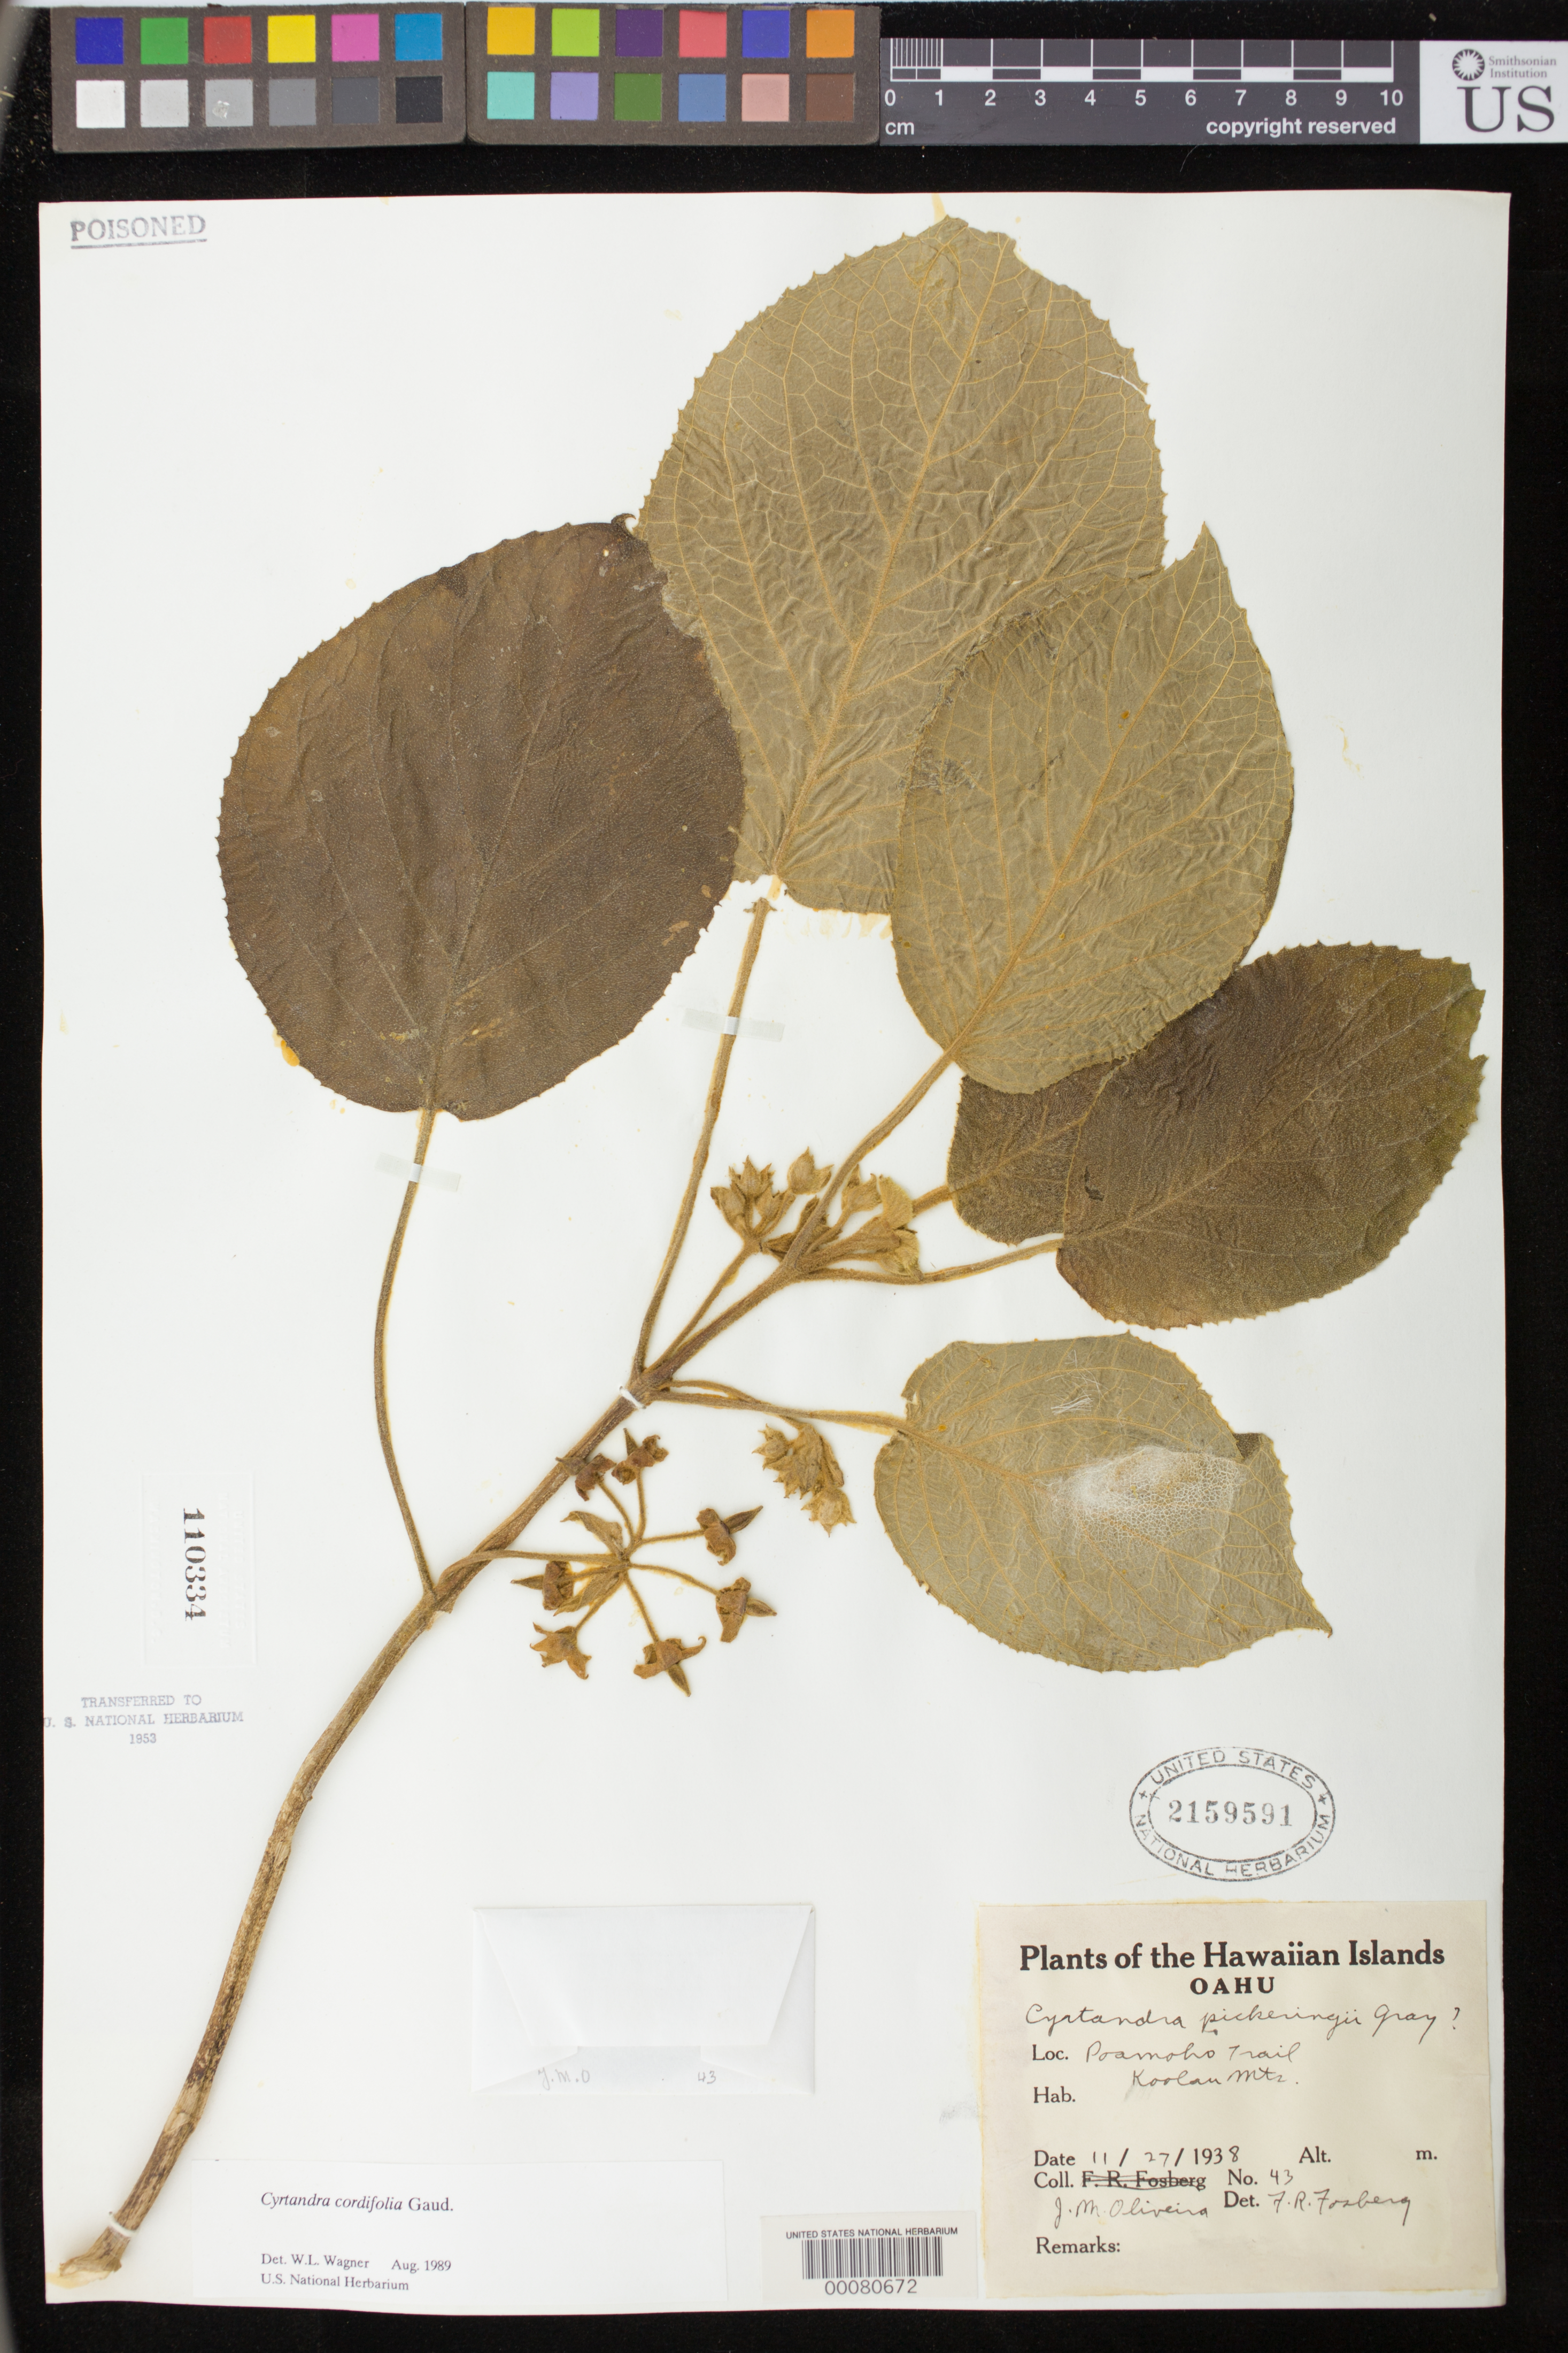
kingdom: Plantae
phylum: Tracheophyta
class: Magnoliopsida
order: Lamiales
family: Gesneriaceae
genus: Cyrtandra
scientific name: Cyrtandra cordifolia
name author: Gaudich.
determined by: Fosberg, F. R.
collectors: J. Oliveira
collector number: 43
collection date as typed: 27 Nov 1938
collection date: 1938-11-27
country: United States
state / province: Hawaii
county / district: Honolulu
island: Oahu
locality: Poamoho trail, Koolau mts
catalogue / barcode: US 2159591